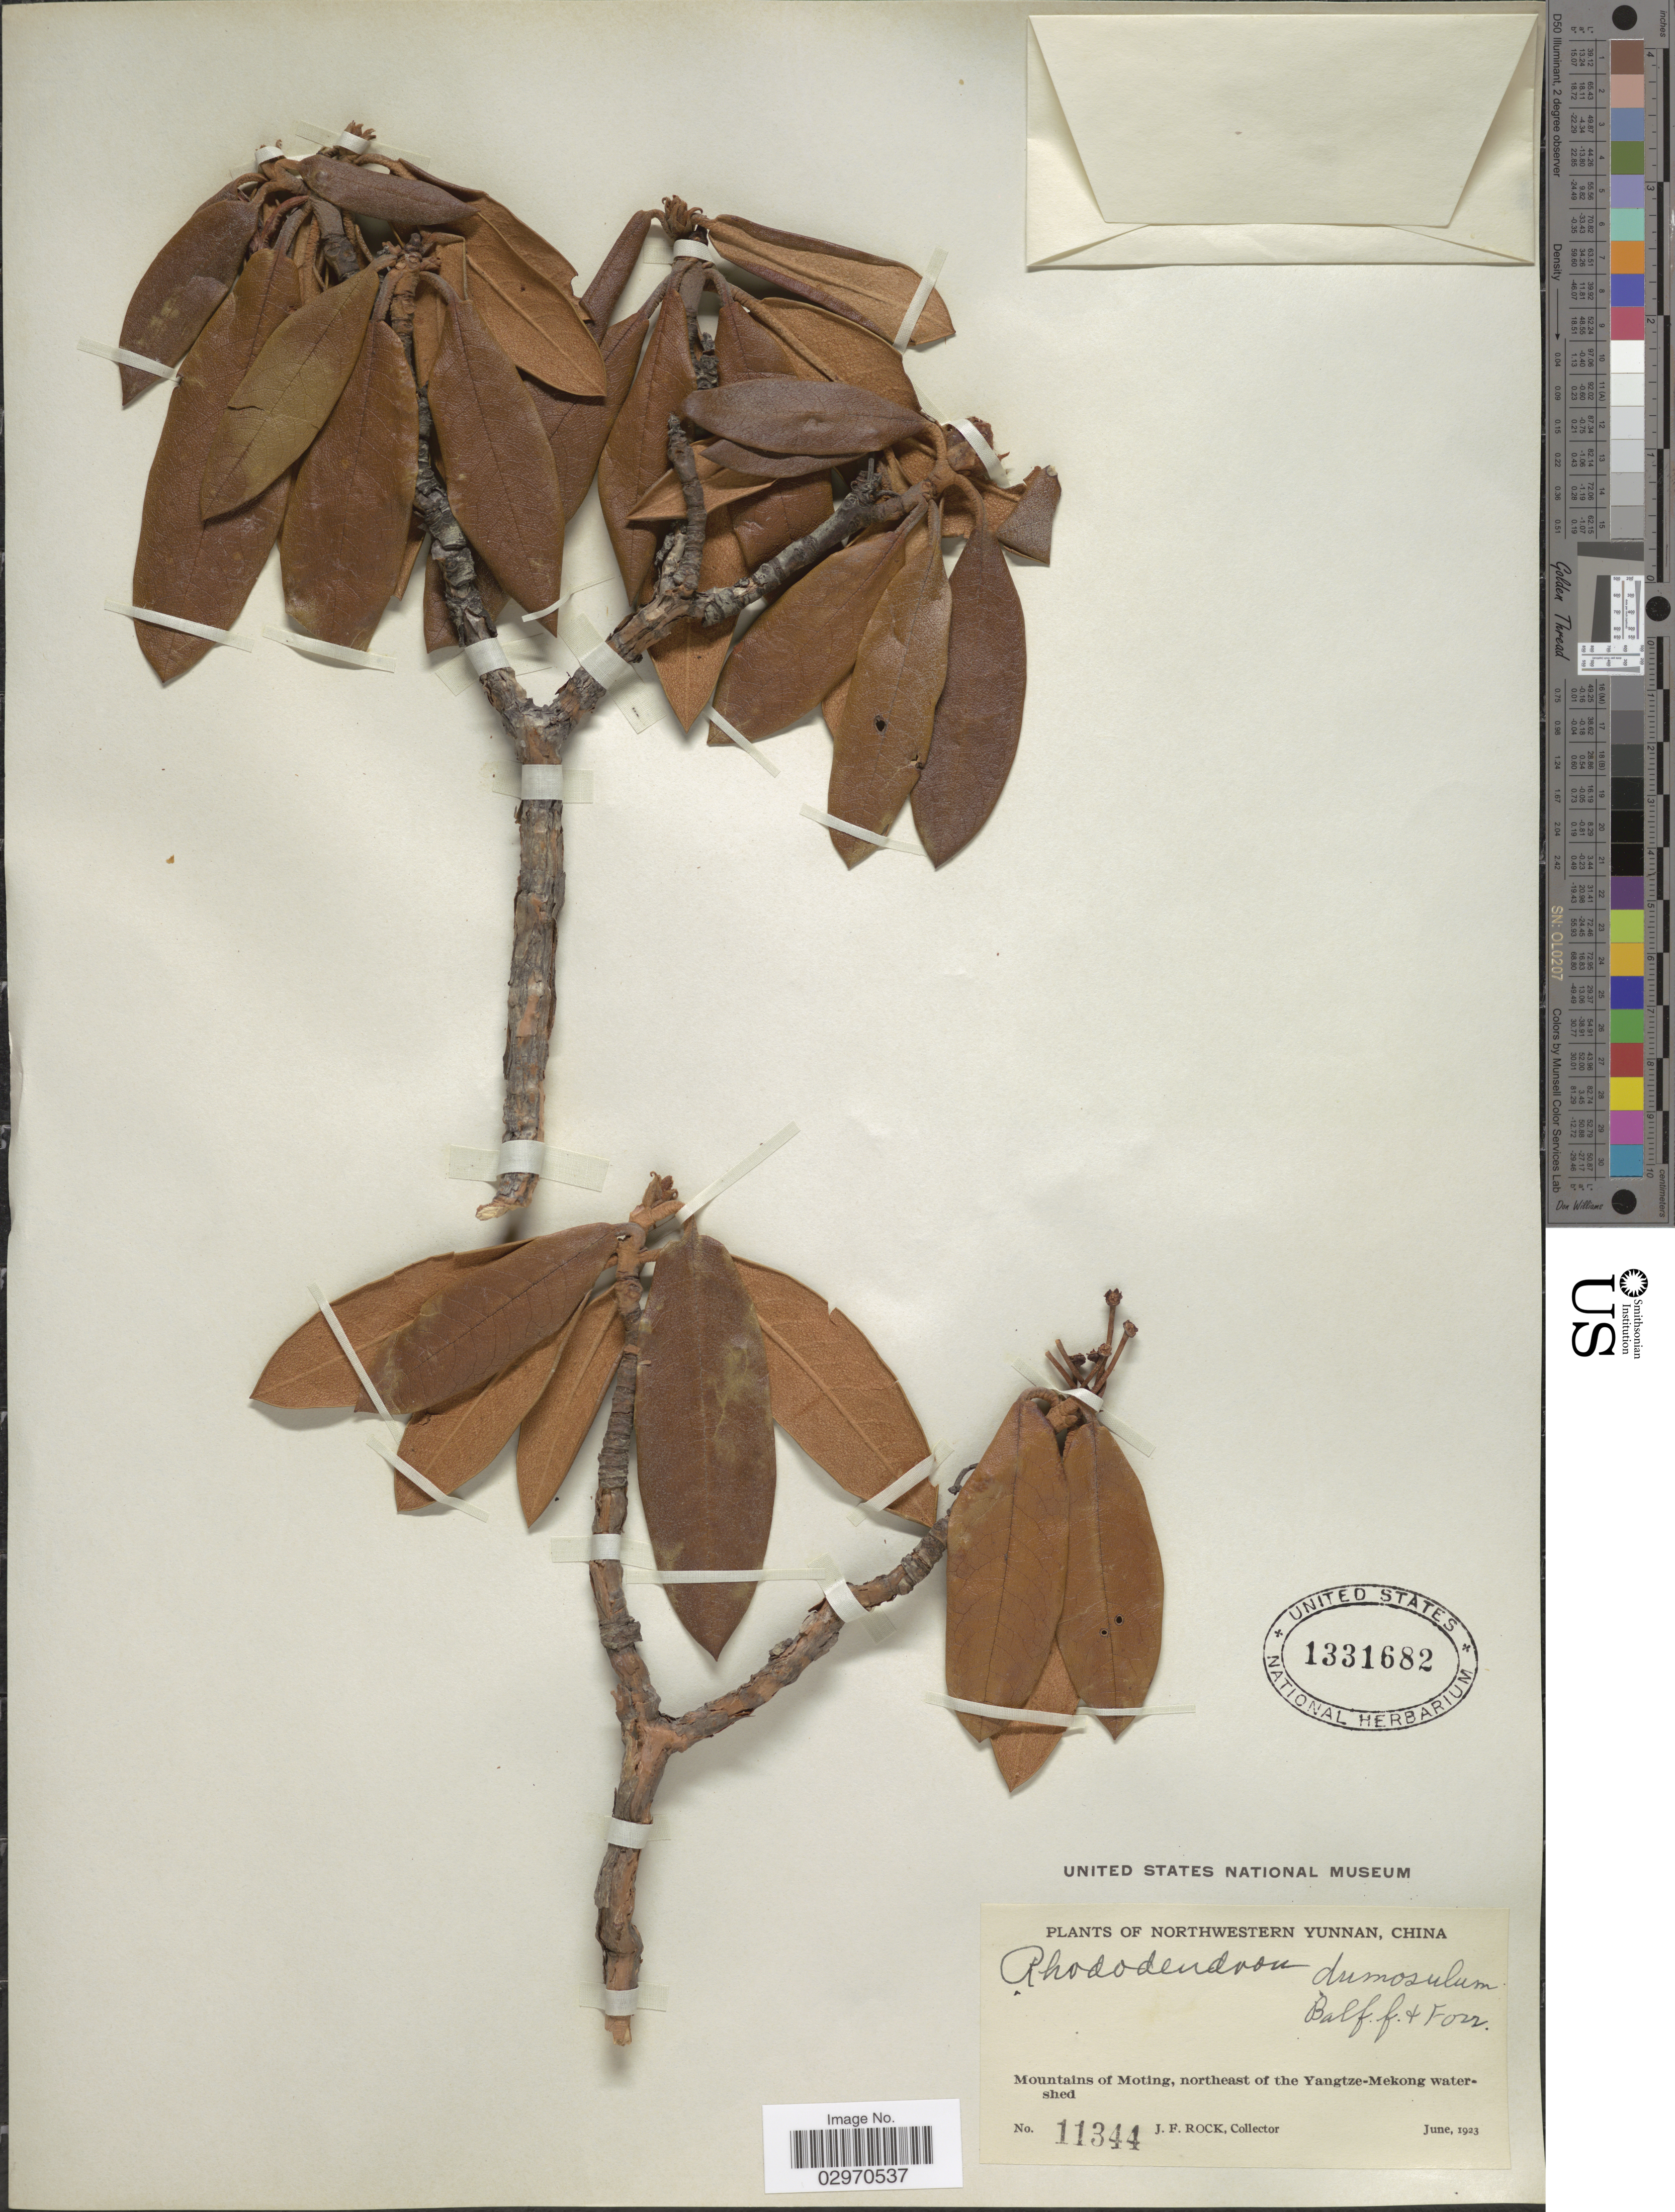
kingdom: Plantae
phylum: Tracheophyta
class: Magnoliopsida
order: Ericales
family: Ericaceae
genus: Rhododendron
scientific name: Rhododendron dumosulum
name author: Balf. f. & Forrest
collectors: J. Rock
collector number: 11344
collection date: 1923-06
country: China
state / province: Yunnan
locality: Northwestern Yunnan. Mountains of Moting, northeast of the Yangtze-Mekong watershed.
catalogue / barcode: US 1331682